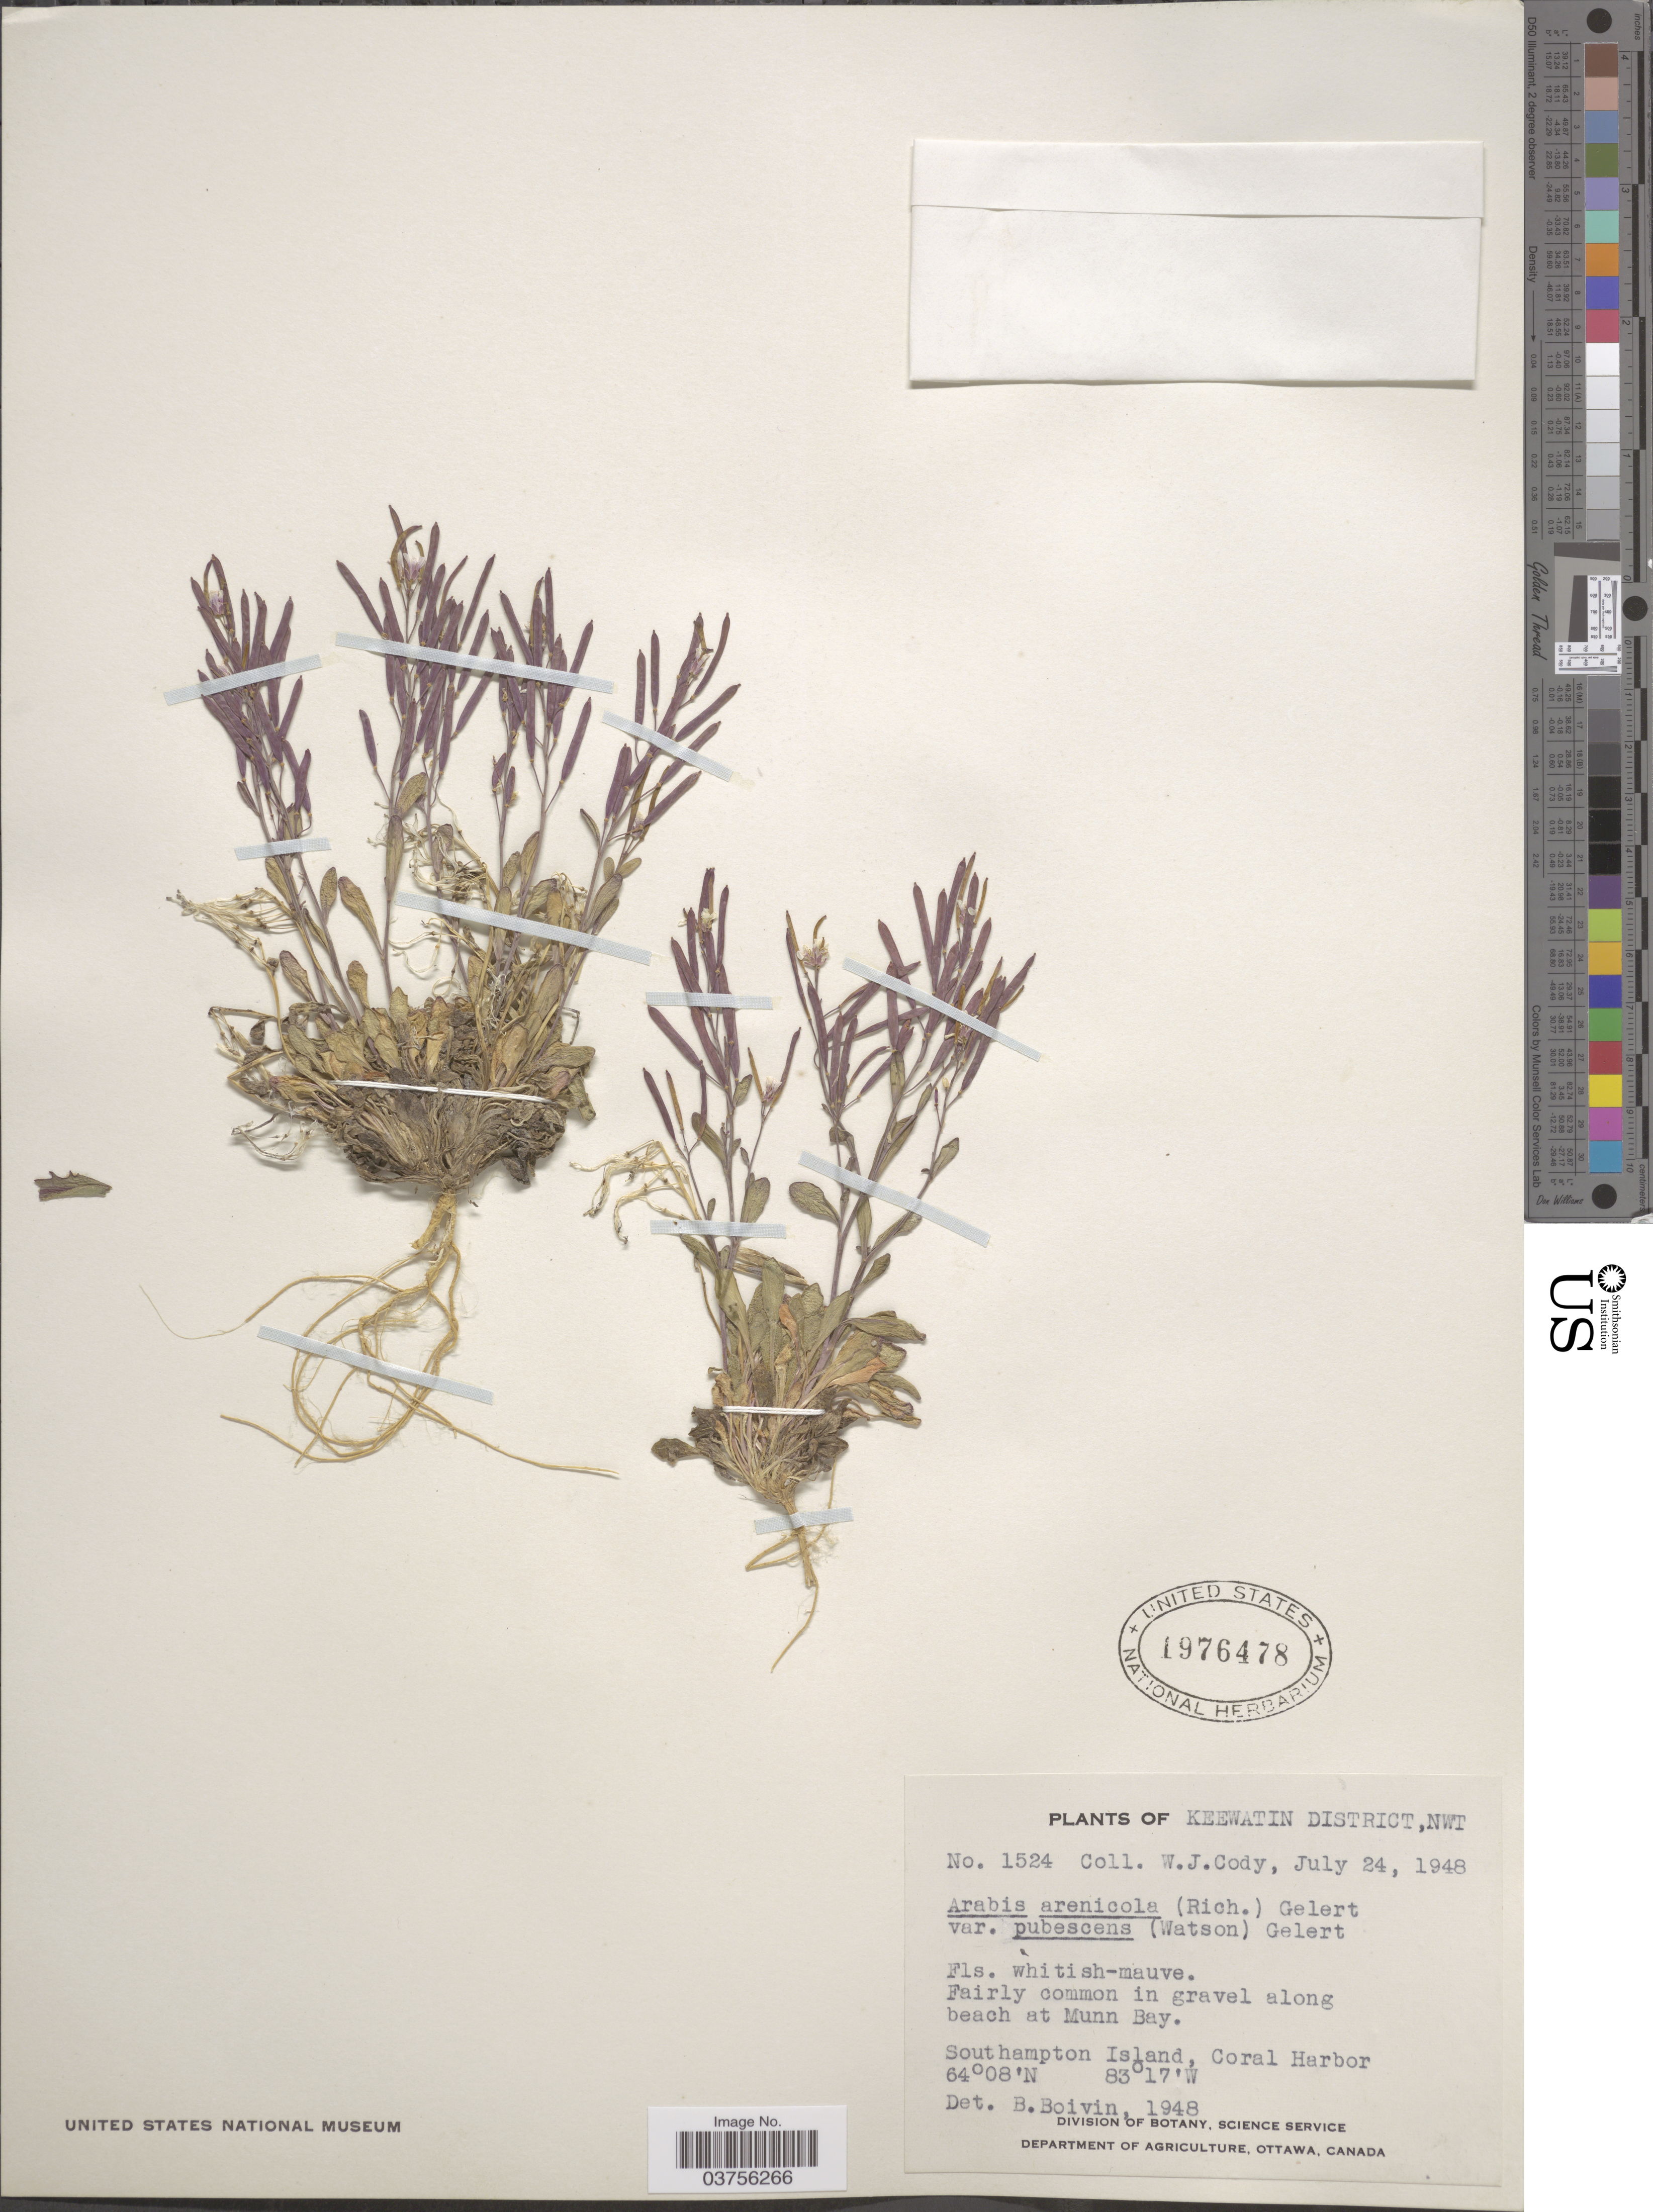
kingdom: Plantae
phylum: Tracheophyta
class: Magnoliopsida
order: Brassicales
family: Brassicaceae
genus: Arabis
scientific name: Arabis arenicola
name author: (Richardson ex Hook.) Gelert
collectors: W. Cody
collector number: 1524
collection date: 1948-07-24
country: Canada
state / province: Northwest Territories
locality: Keewatin District. Along beach at Munn Bay. Southampton Island, Coral Harbor.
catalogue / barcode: US 1976478